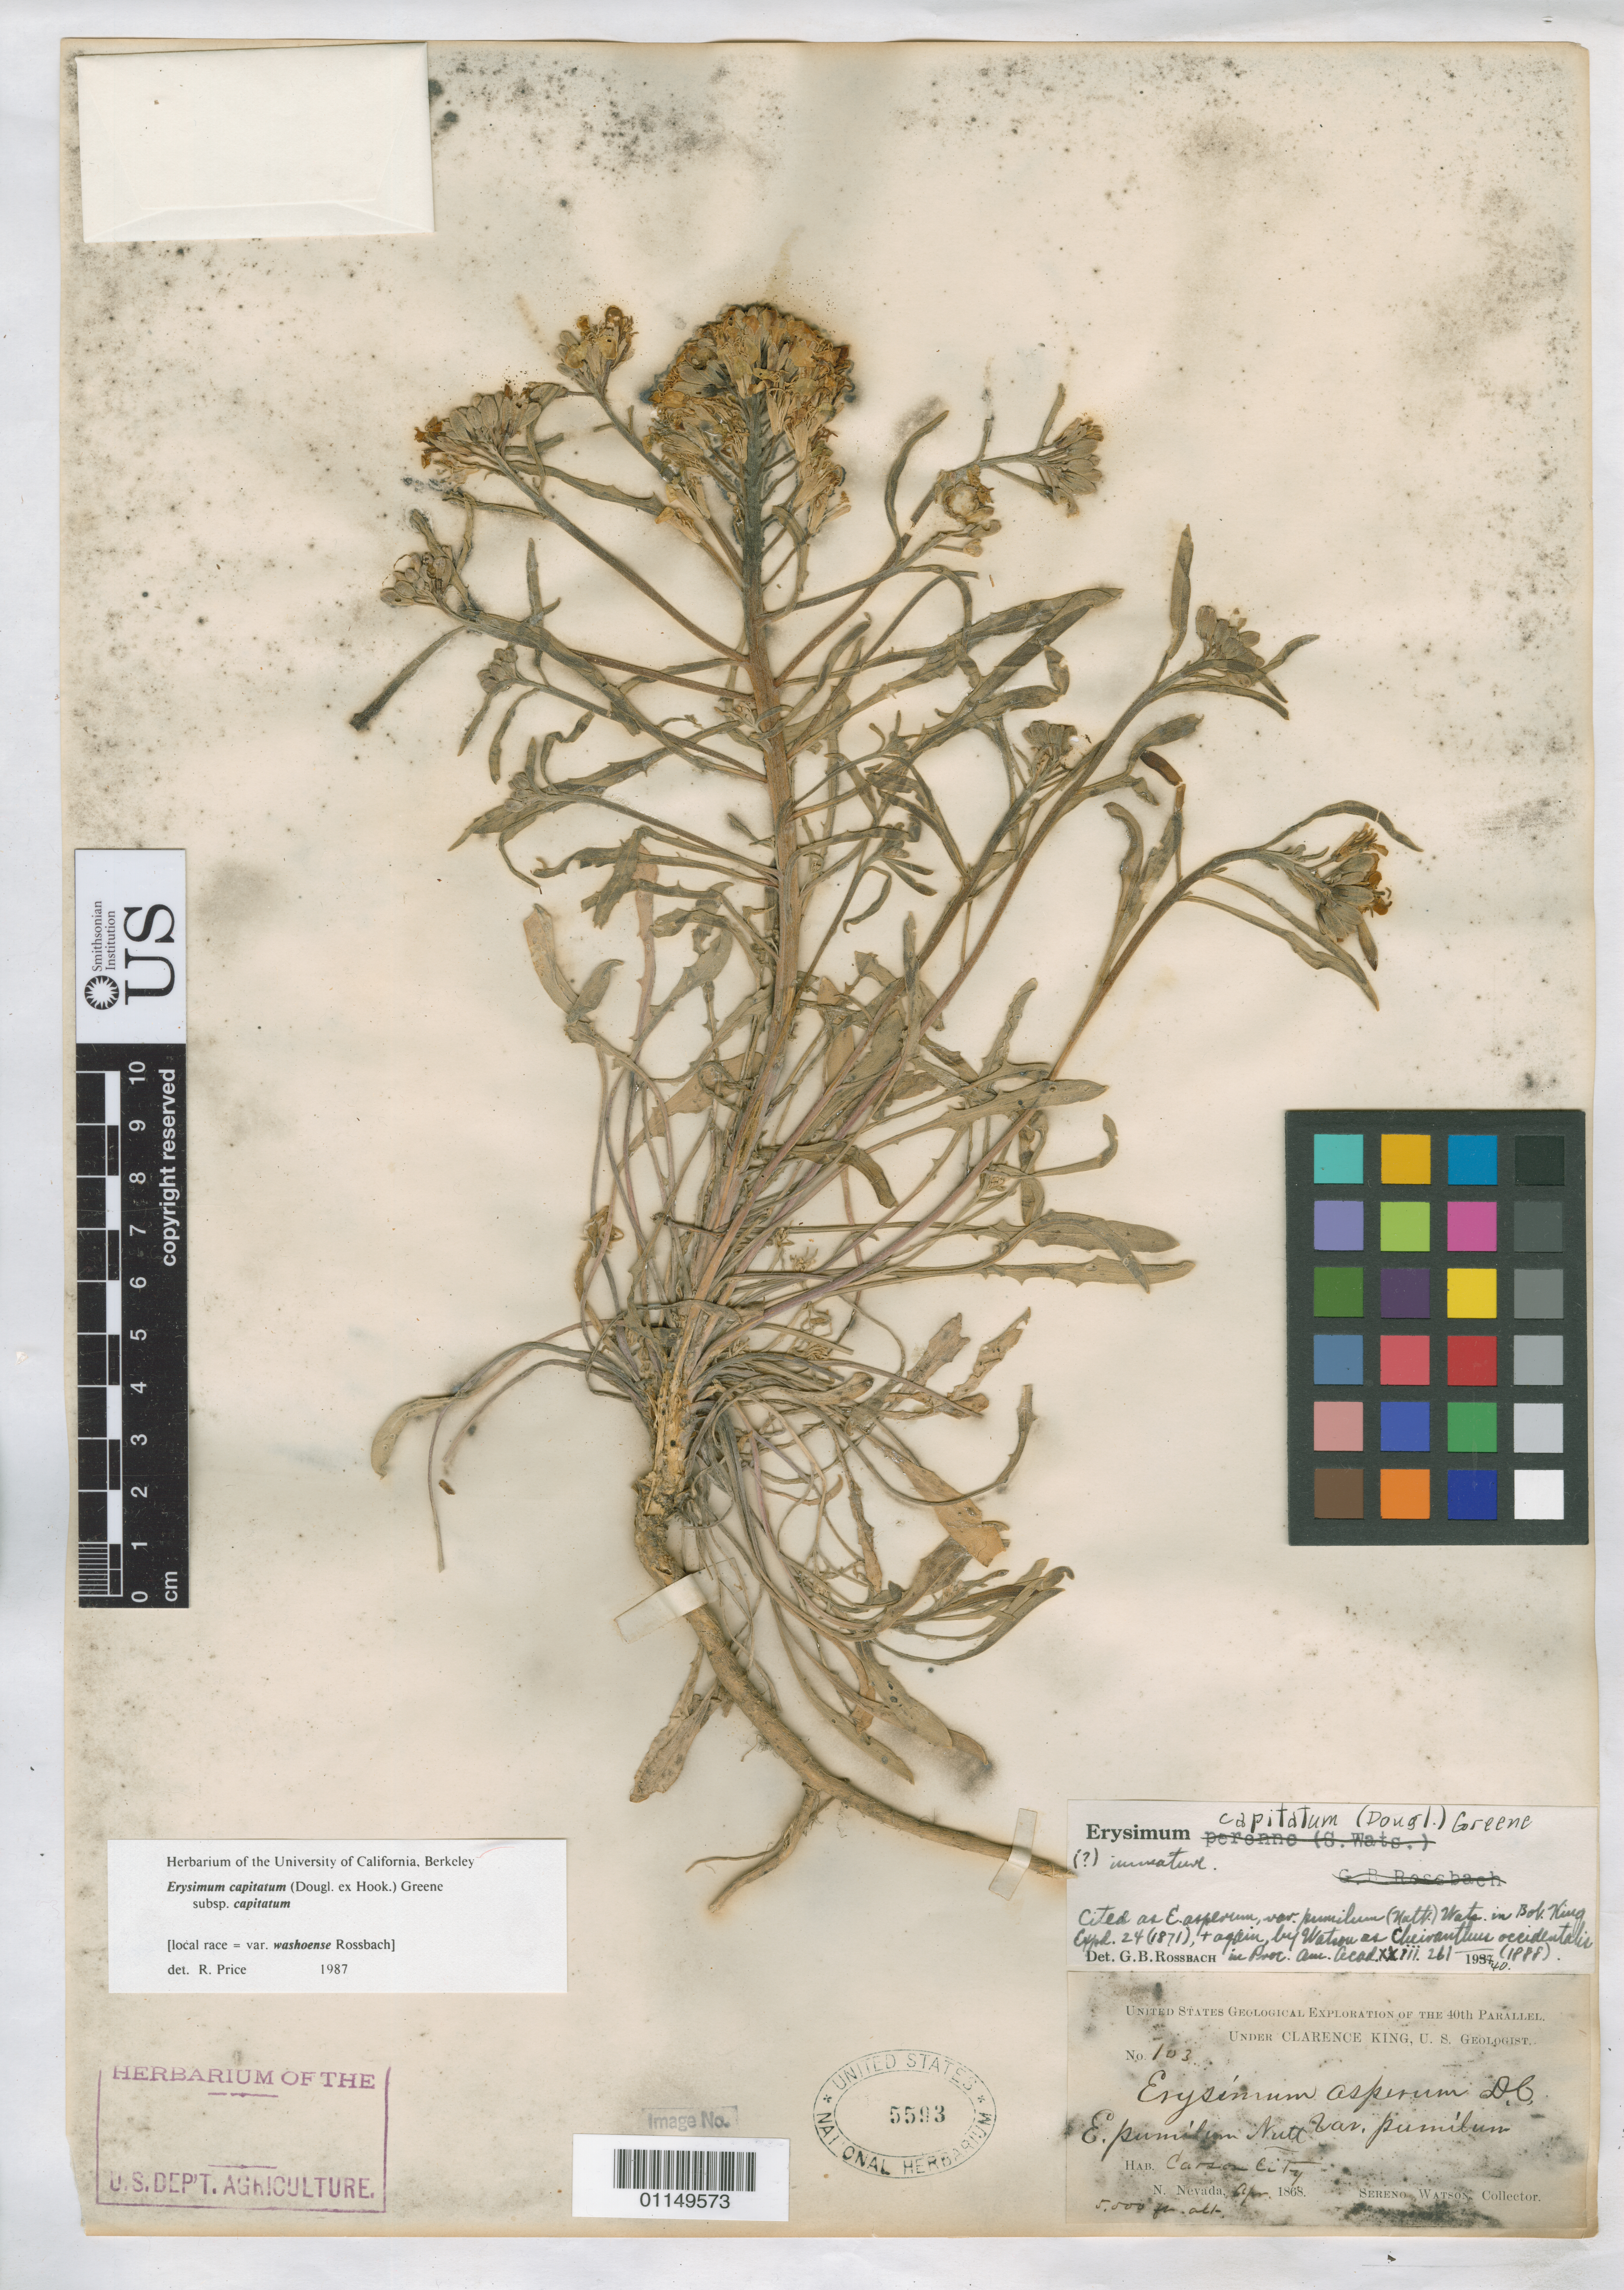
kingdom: Plantae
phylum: Tracheophyta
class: Magnoliopsida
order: Brassicales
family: Brassicaceae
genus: Erysimum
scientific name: Erysimum capitatum subsp. capitatum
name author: (Douglas ex Hook.) Greene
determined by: Price, R.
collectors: S. Watson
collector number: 103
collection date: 1868-04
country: United States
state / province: Nevada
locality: Carson City, N. Nevada.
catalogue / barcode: US 5593